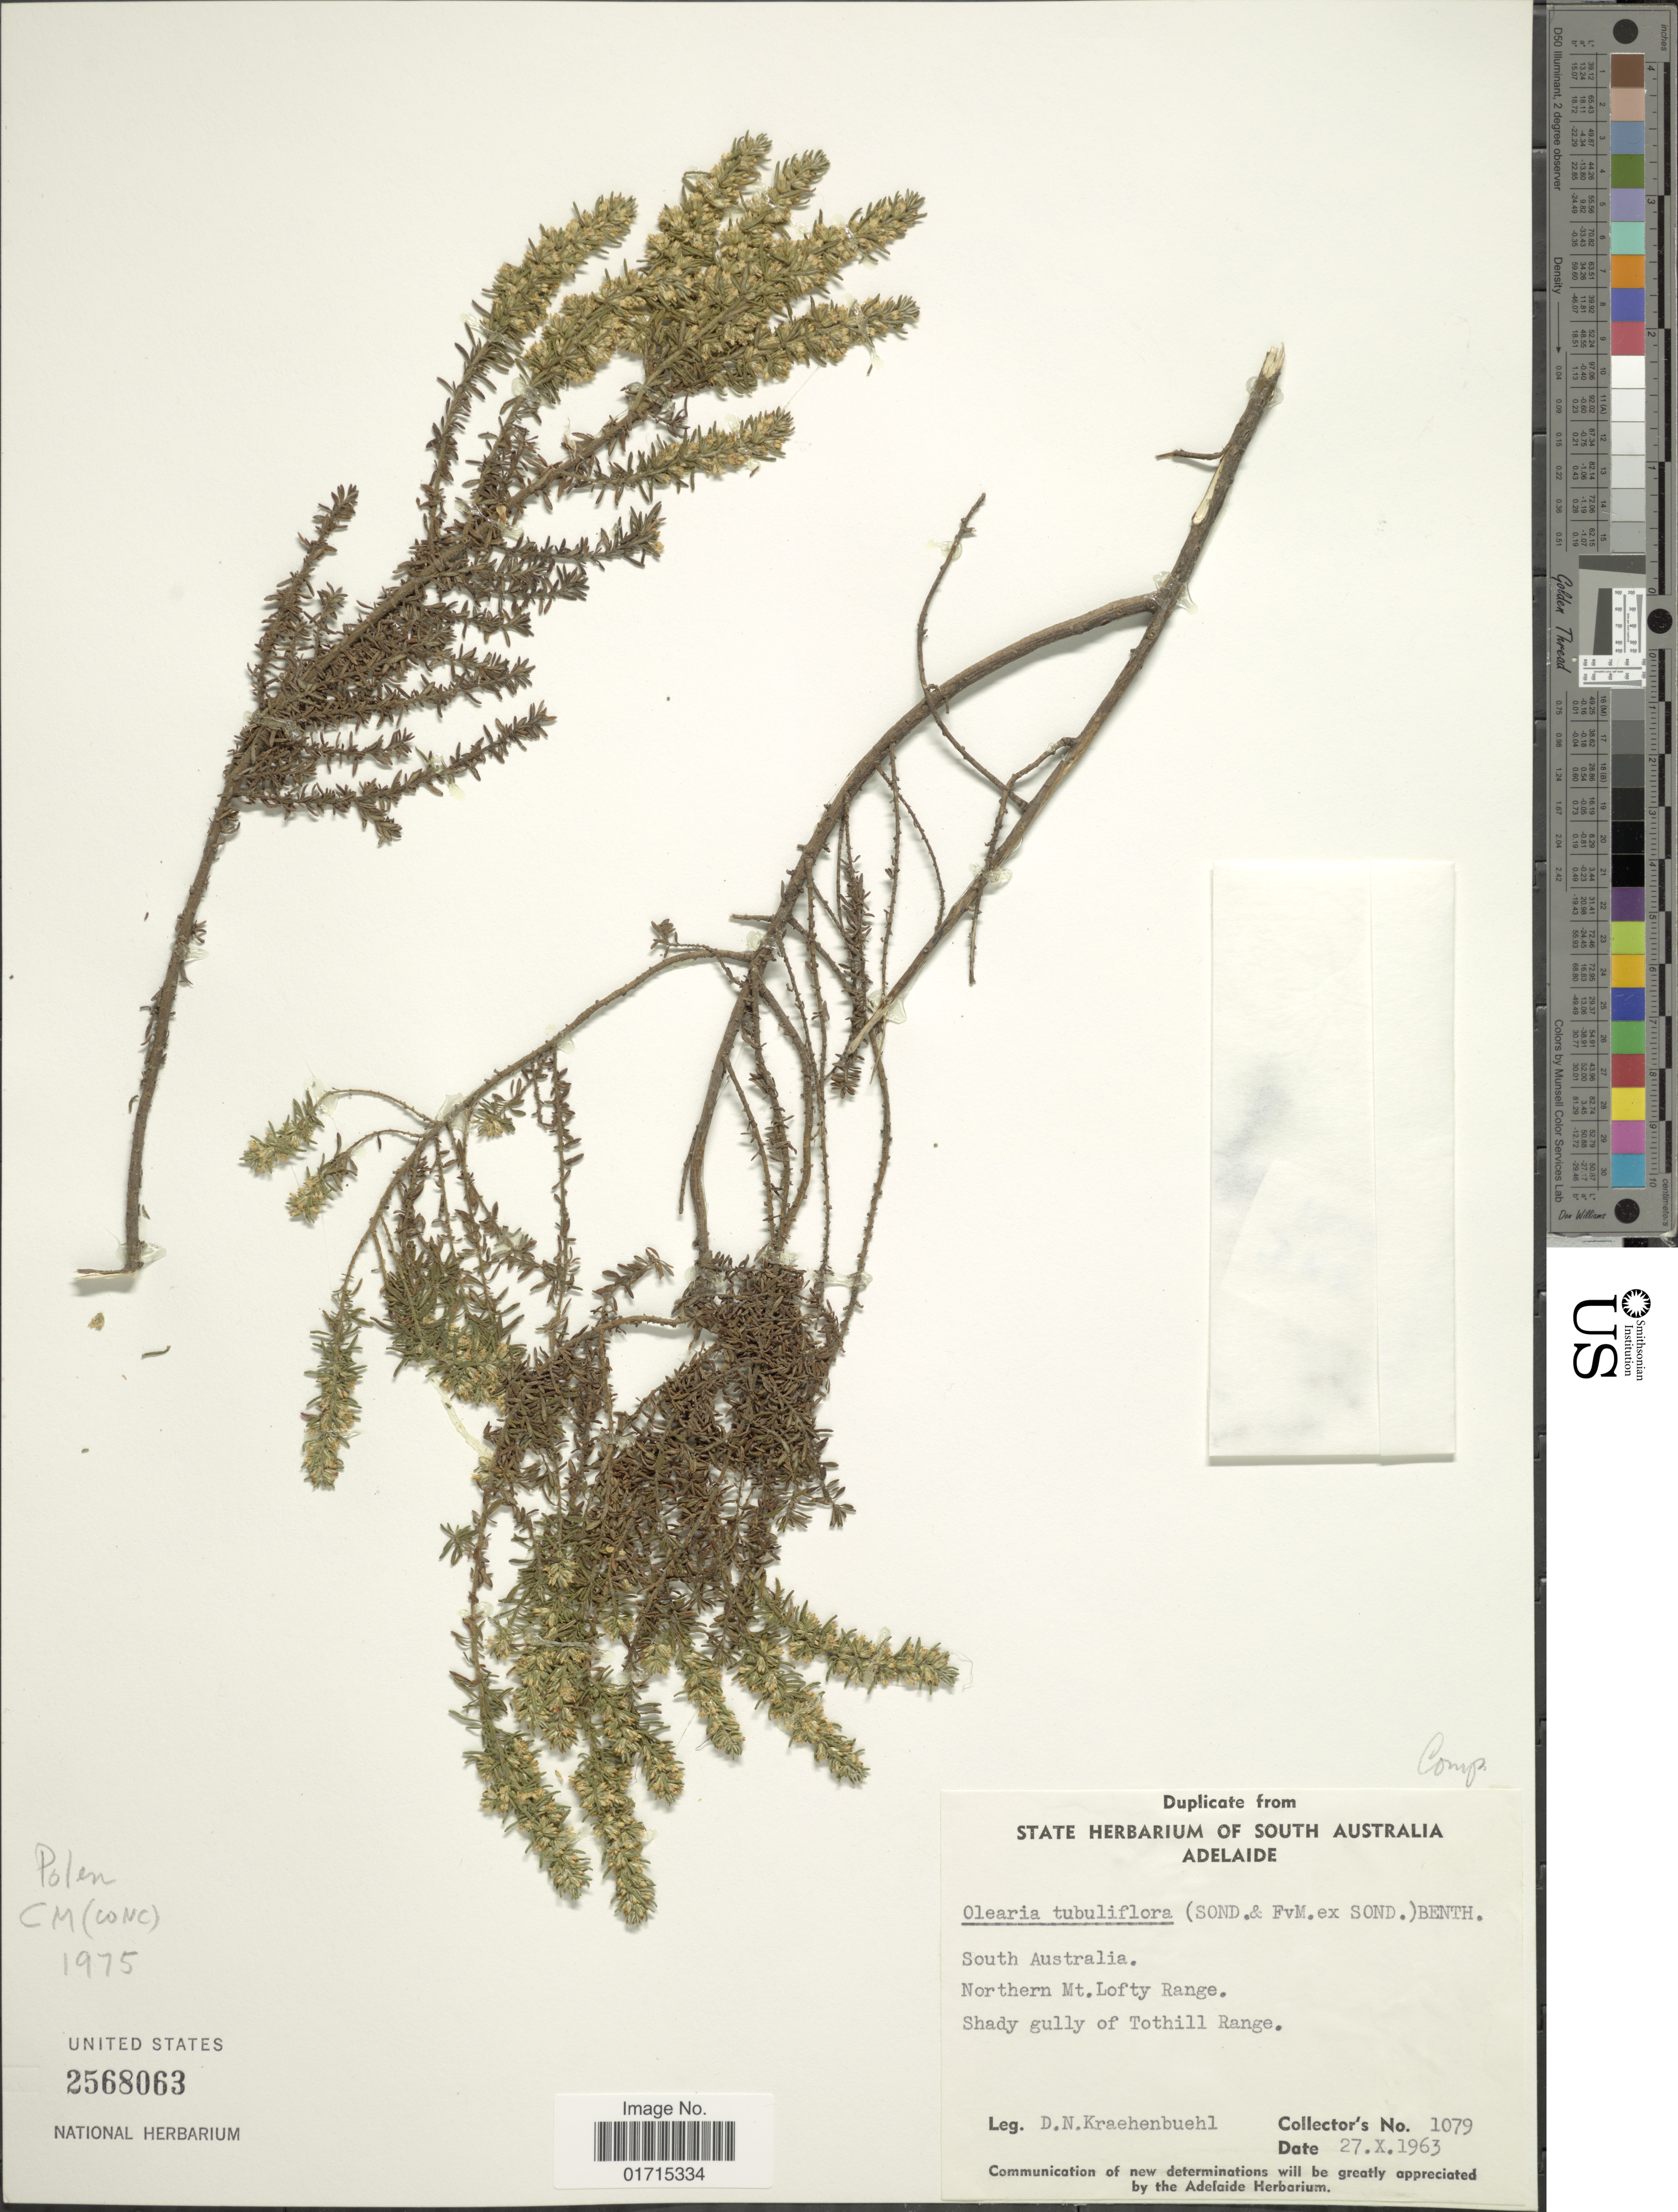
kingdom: Plantae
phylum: Tracheophyta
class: Magnoliopsida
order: Asterales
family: Asteraceae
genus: Olearia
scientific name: Olearia tubuliflora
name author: Benth.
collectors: D. Kraehenbuehl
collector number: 1079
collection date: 1963-10-27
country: Australia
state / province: South Australia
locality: Northern Mt. Lofty Range.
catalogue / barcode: US 2568063